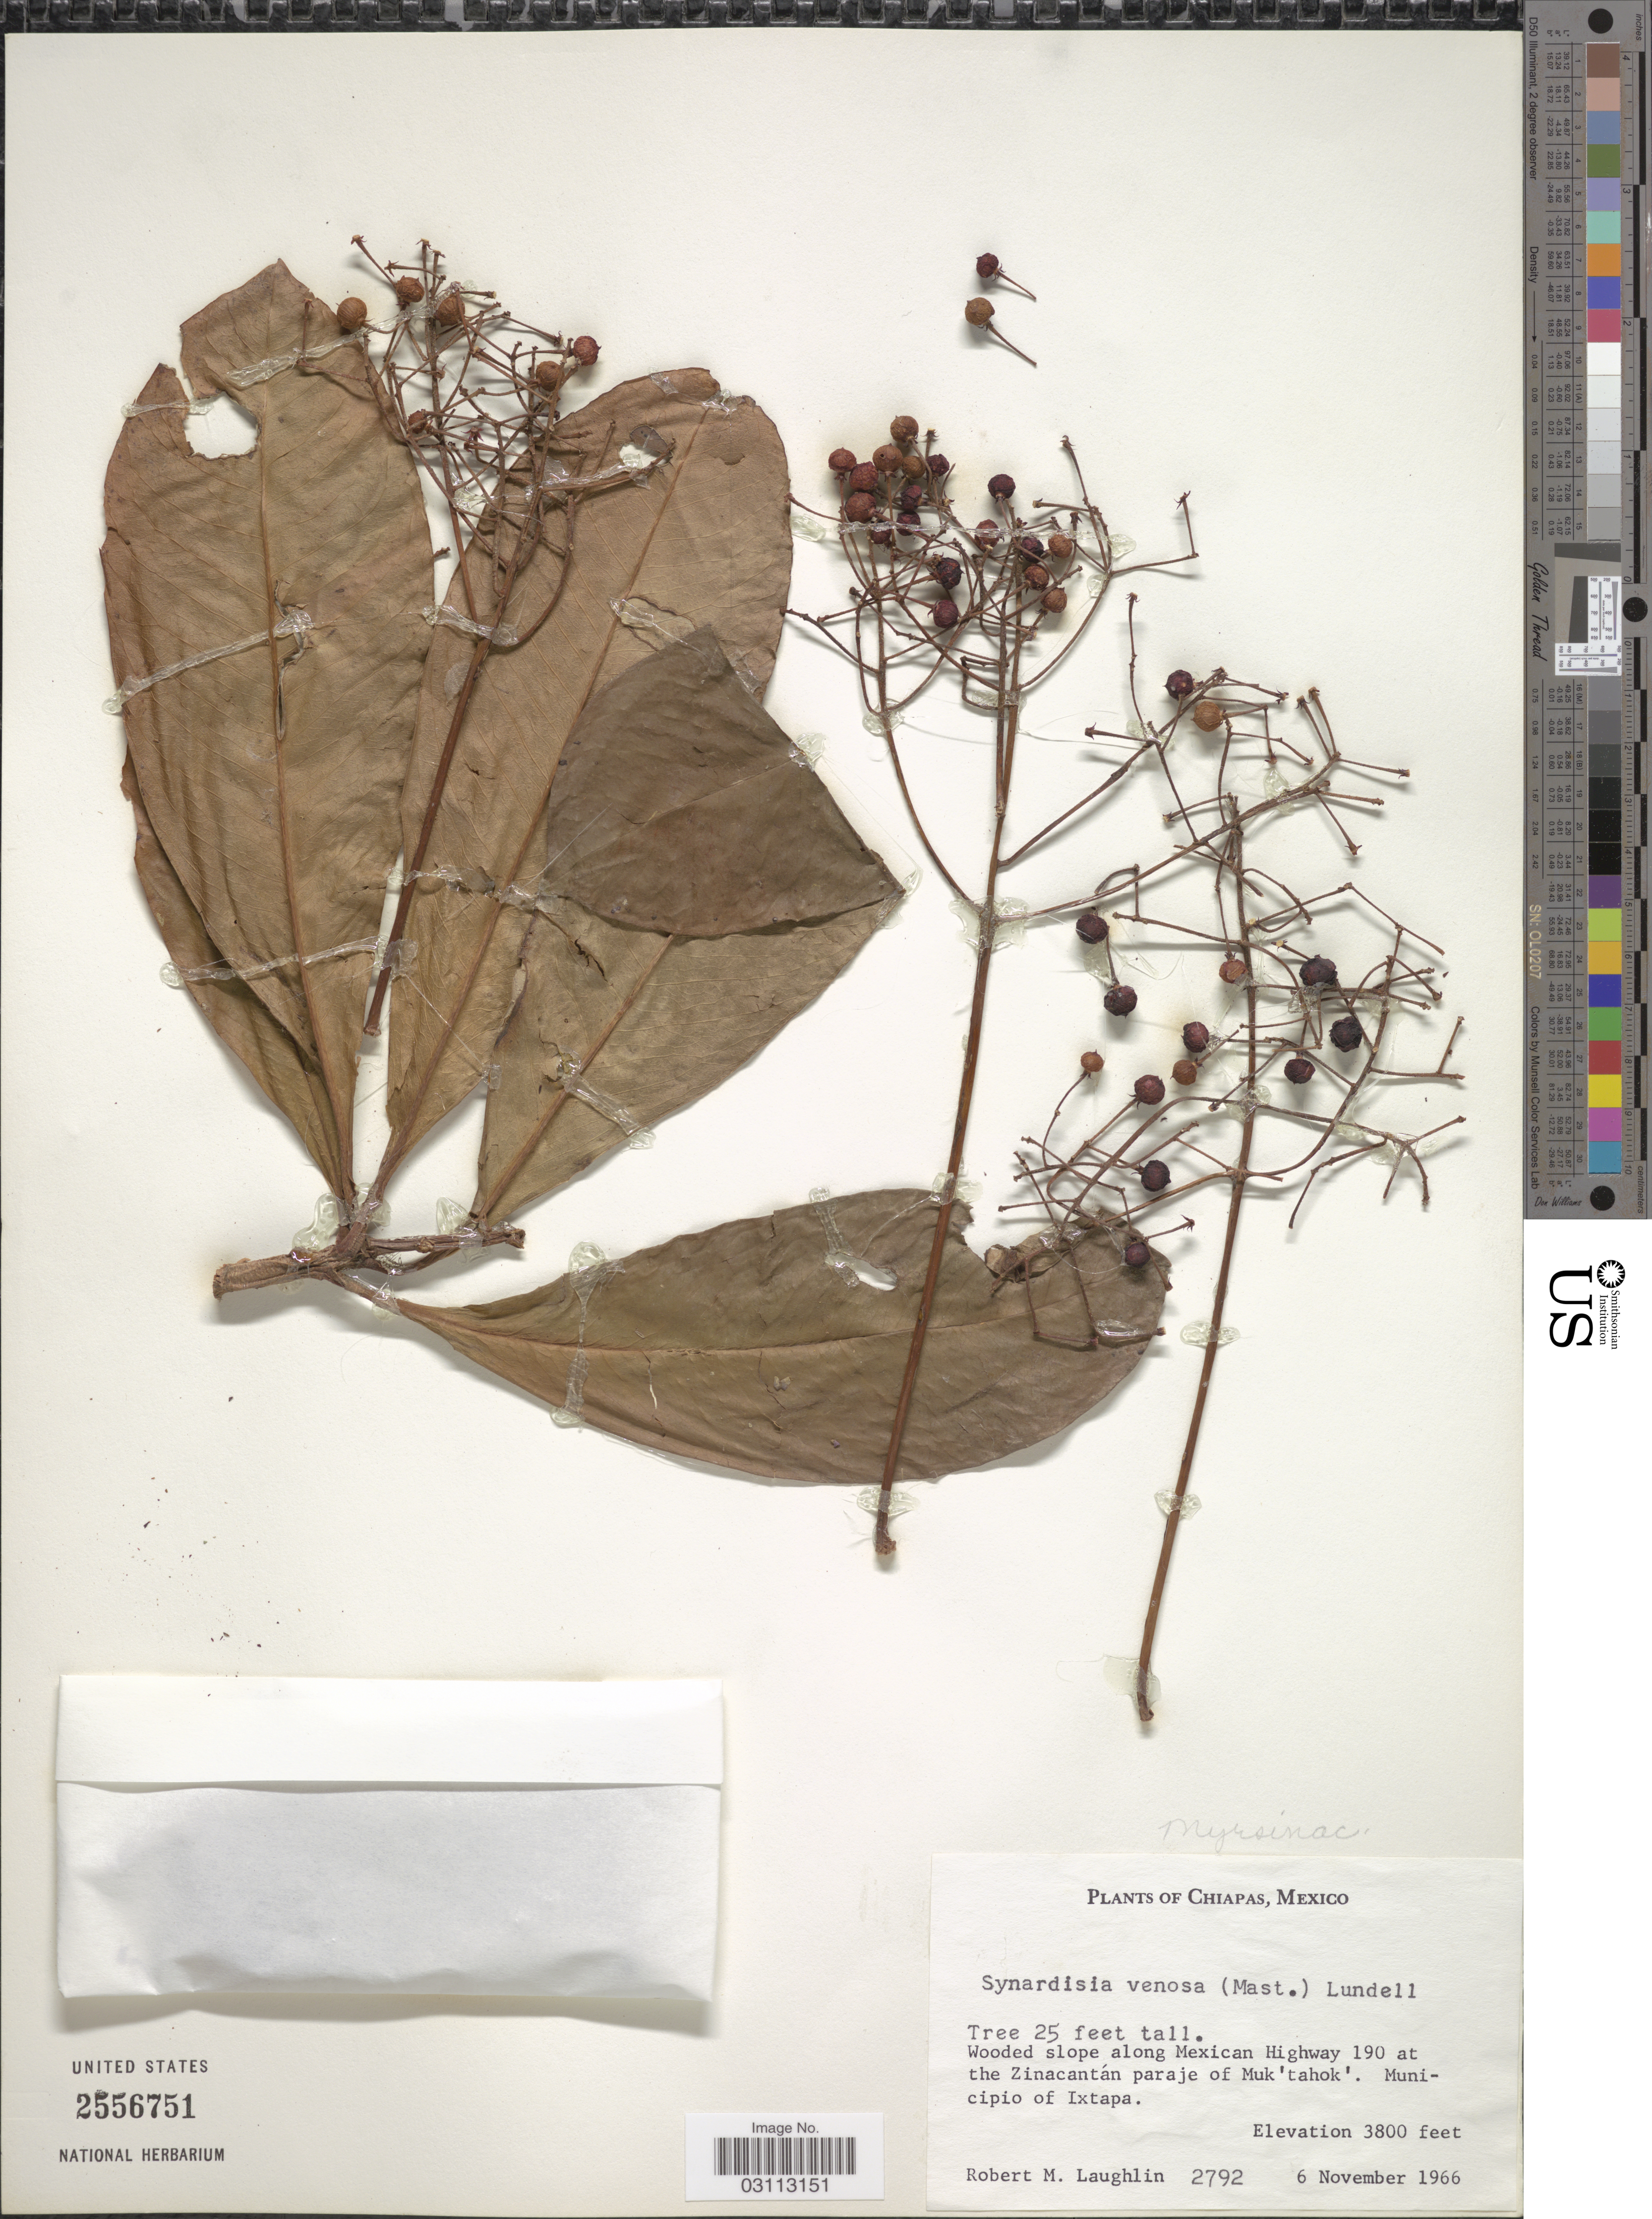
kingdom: Plantae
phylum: Tracheophyta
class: Magnoliopsida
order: Ericales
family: Primulaceae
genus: Synardisia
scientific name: Synardisia venosa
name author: (Mast.) Lundell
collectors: R. M. Laughlin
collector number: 2792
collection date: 1966-11-06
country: Mexico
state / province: Chiapas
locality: Wooded slope along Mexican Highway 190 at the Zinacantán paraje of Muk 'tahok'. Municipio of Ixtapa.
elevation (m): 1158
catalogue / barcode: US 2556751